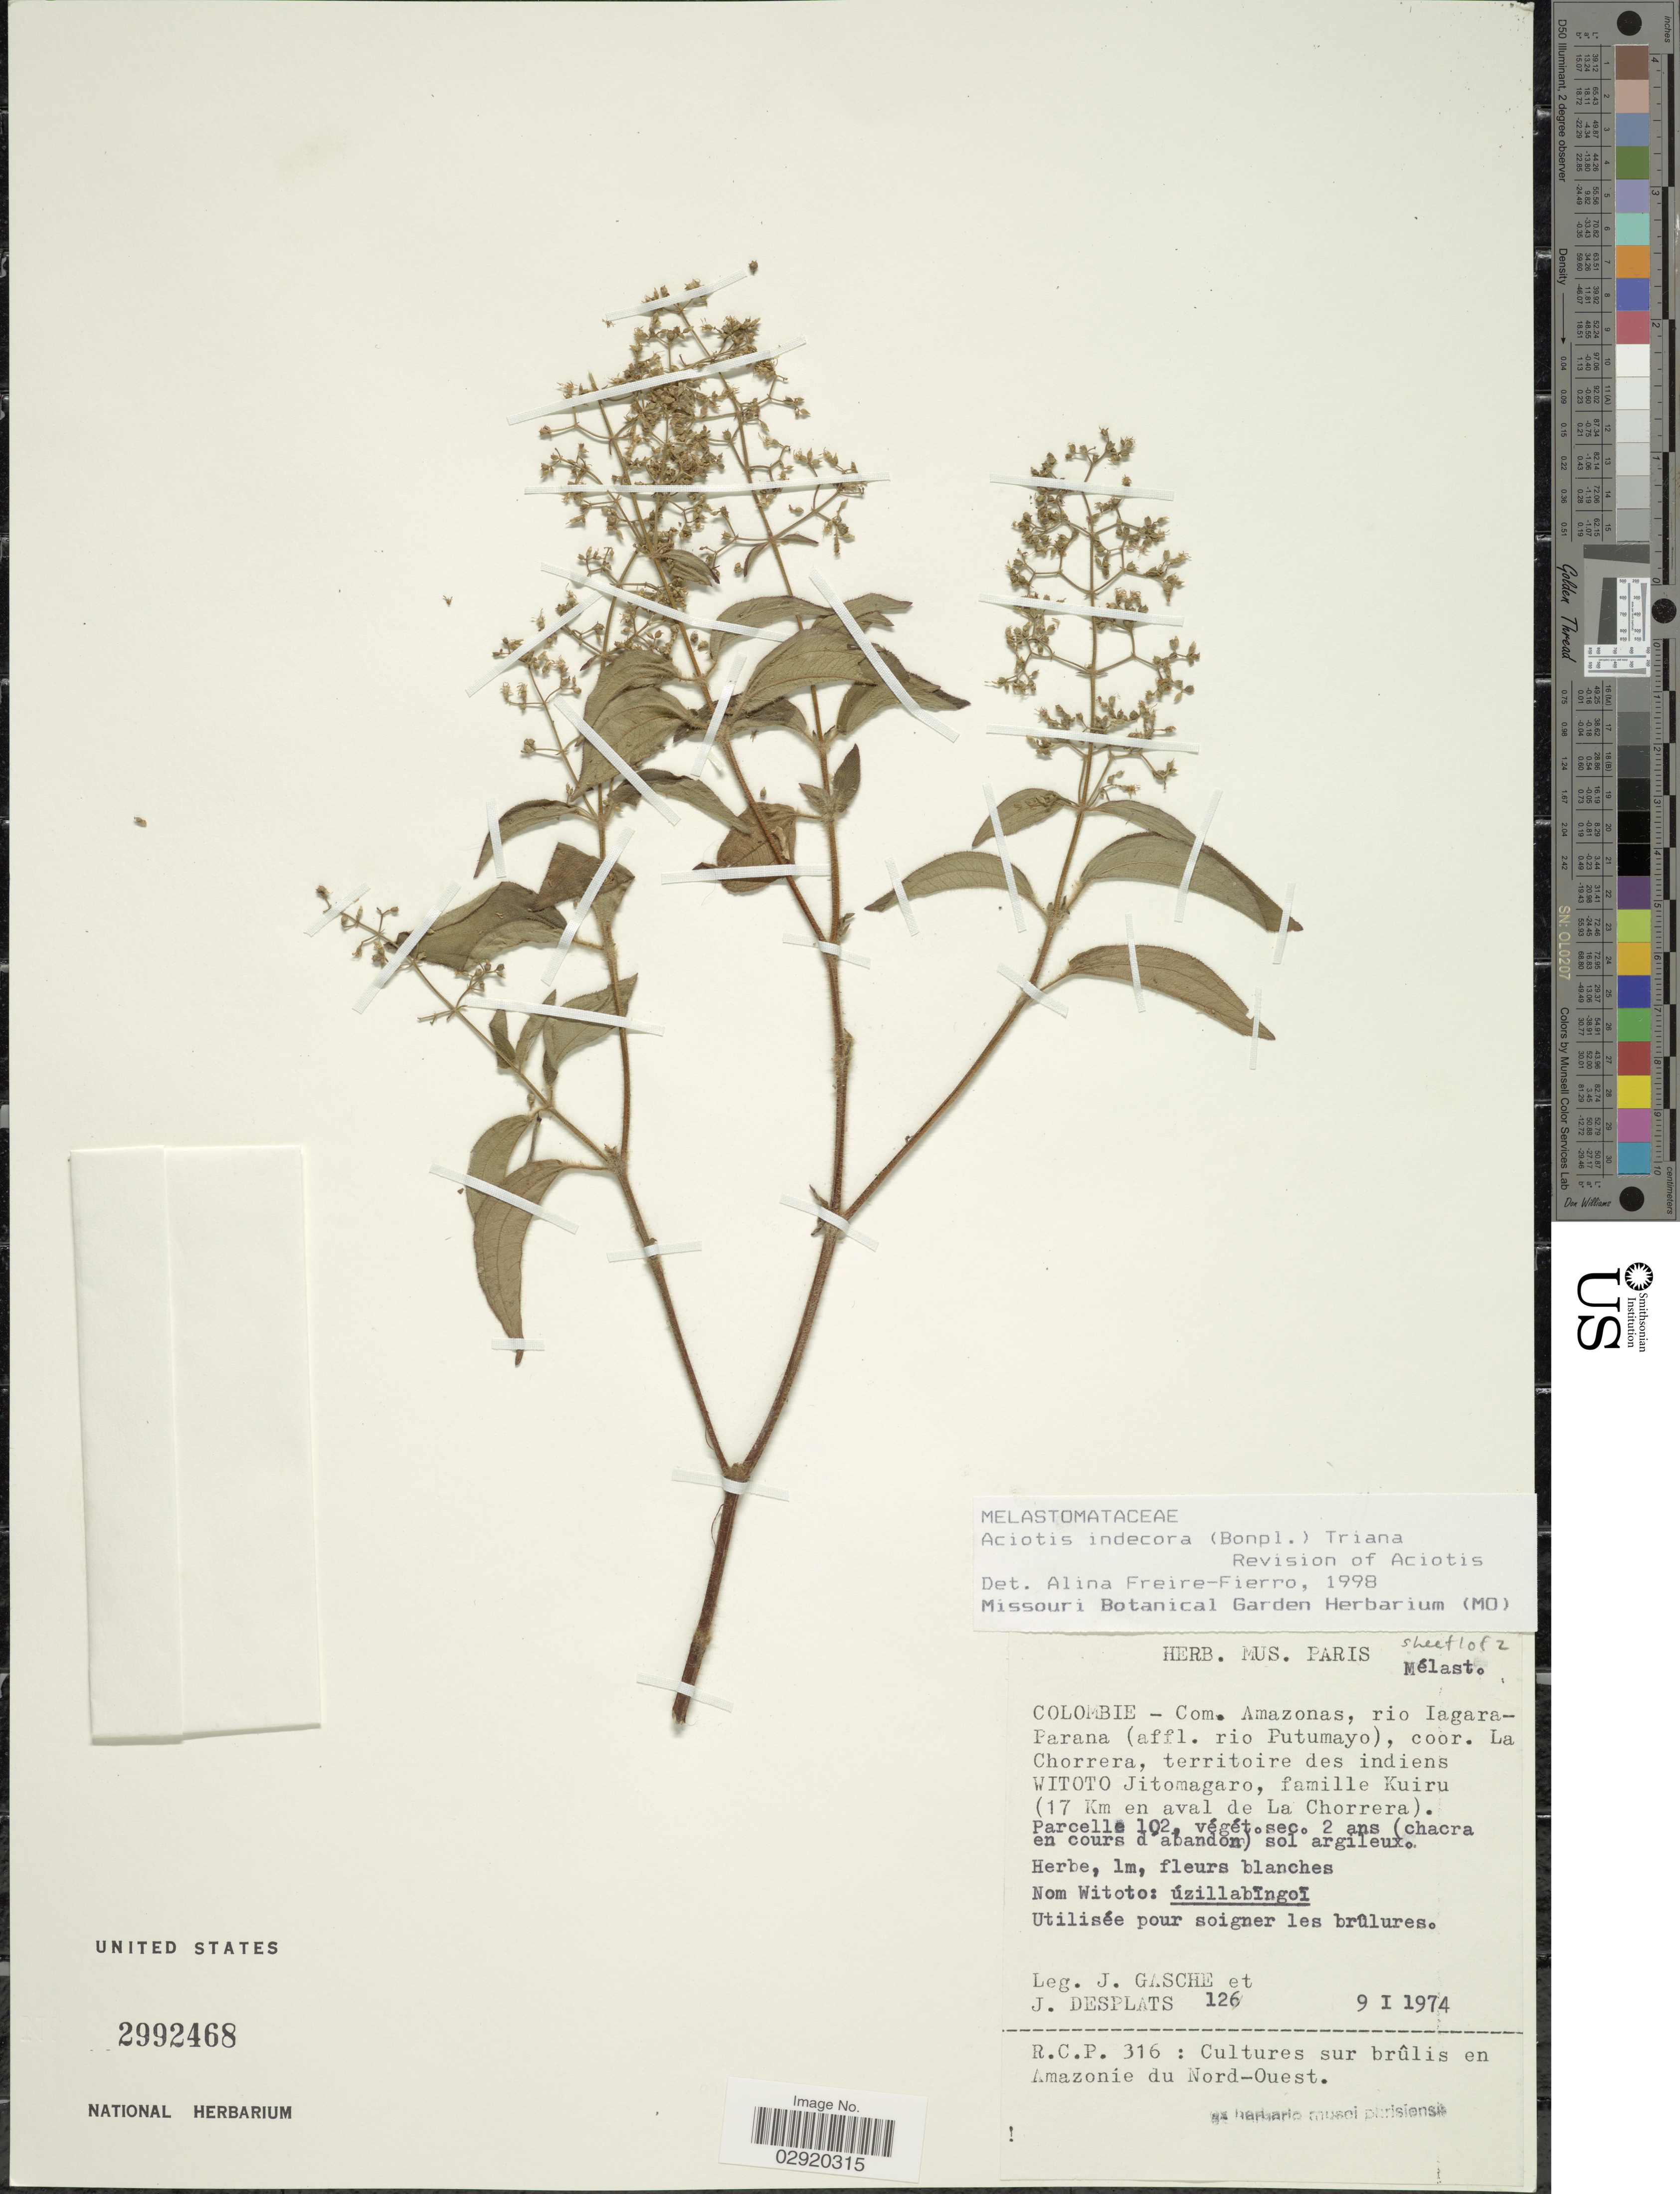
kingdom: Plantae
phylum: Tracheophyta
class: Magnoliopsida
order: Myrtales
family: Melastomataceae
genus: Aciotis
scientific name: Aciotis indecora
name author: (Bonpl.) Triana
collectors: J. Gasche & J. Desplats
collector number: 126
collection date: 1974-01-09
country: Colombia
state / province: Amazônas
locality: Com. Amazonas, rio Iagara-Parana (affl. rio Putumayo), coor. La Chorrera, territoire des indiens Witoto Jitomagaro, famille Kuiru (17 Km en aval de La Chorrera). Parcelle 102.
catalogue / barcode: US 2992468